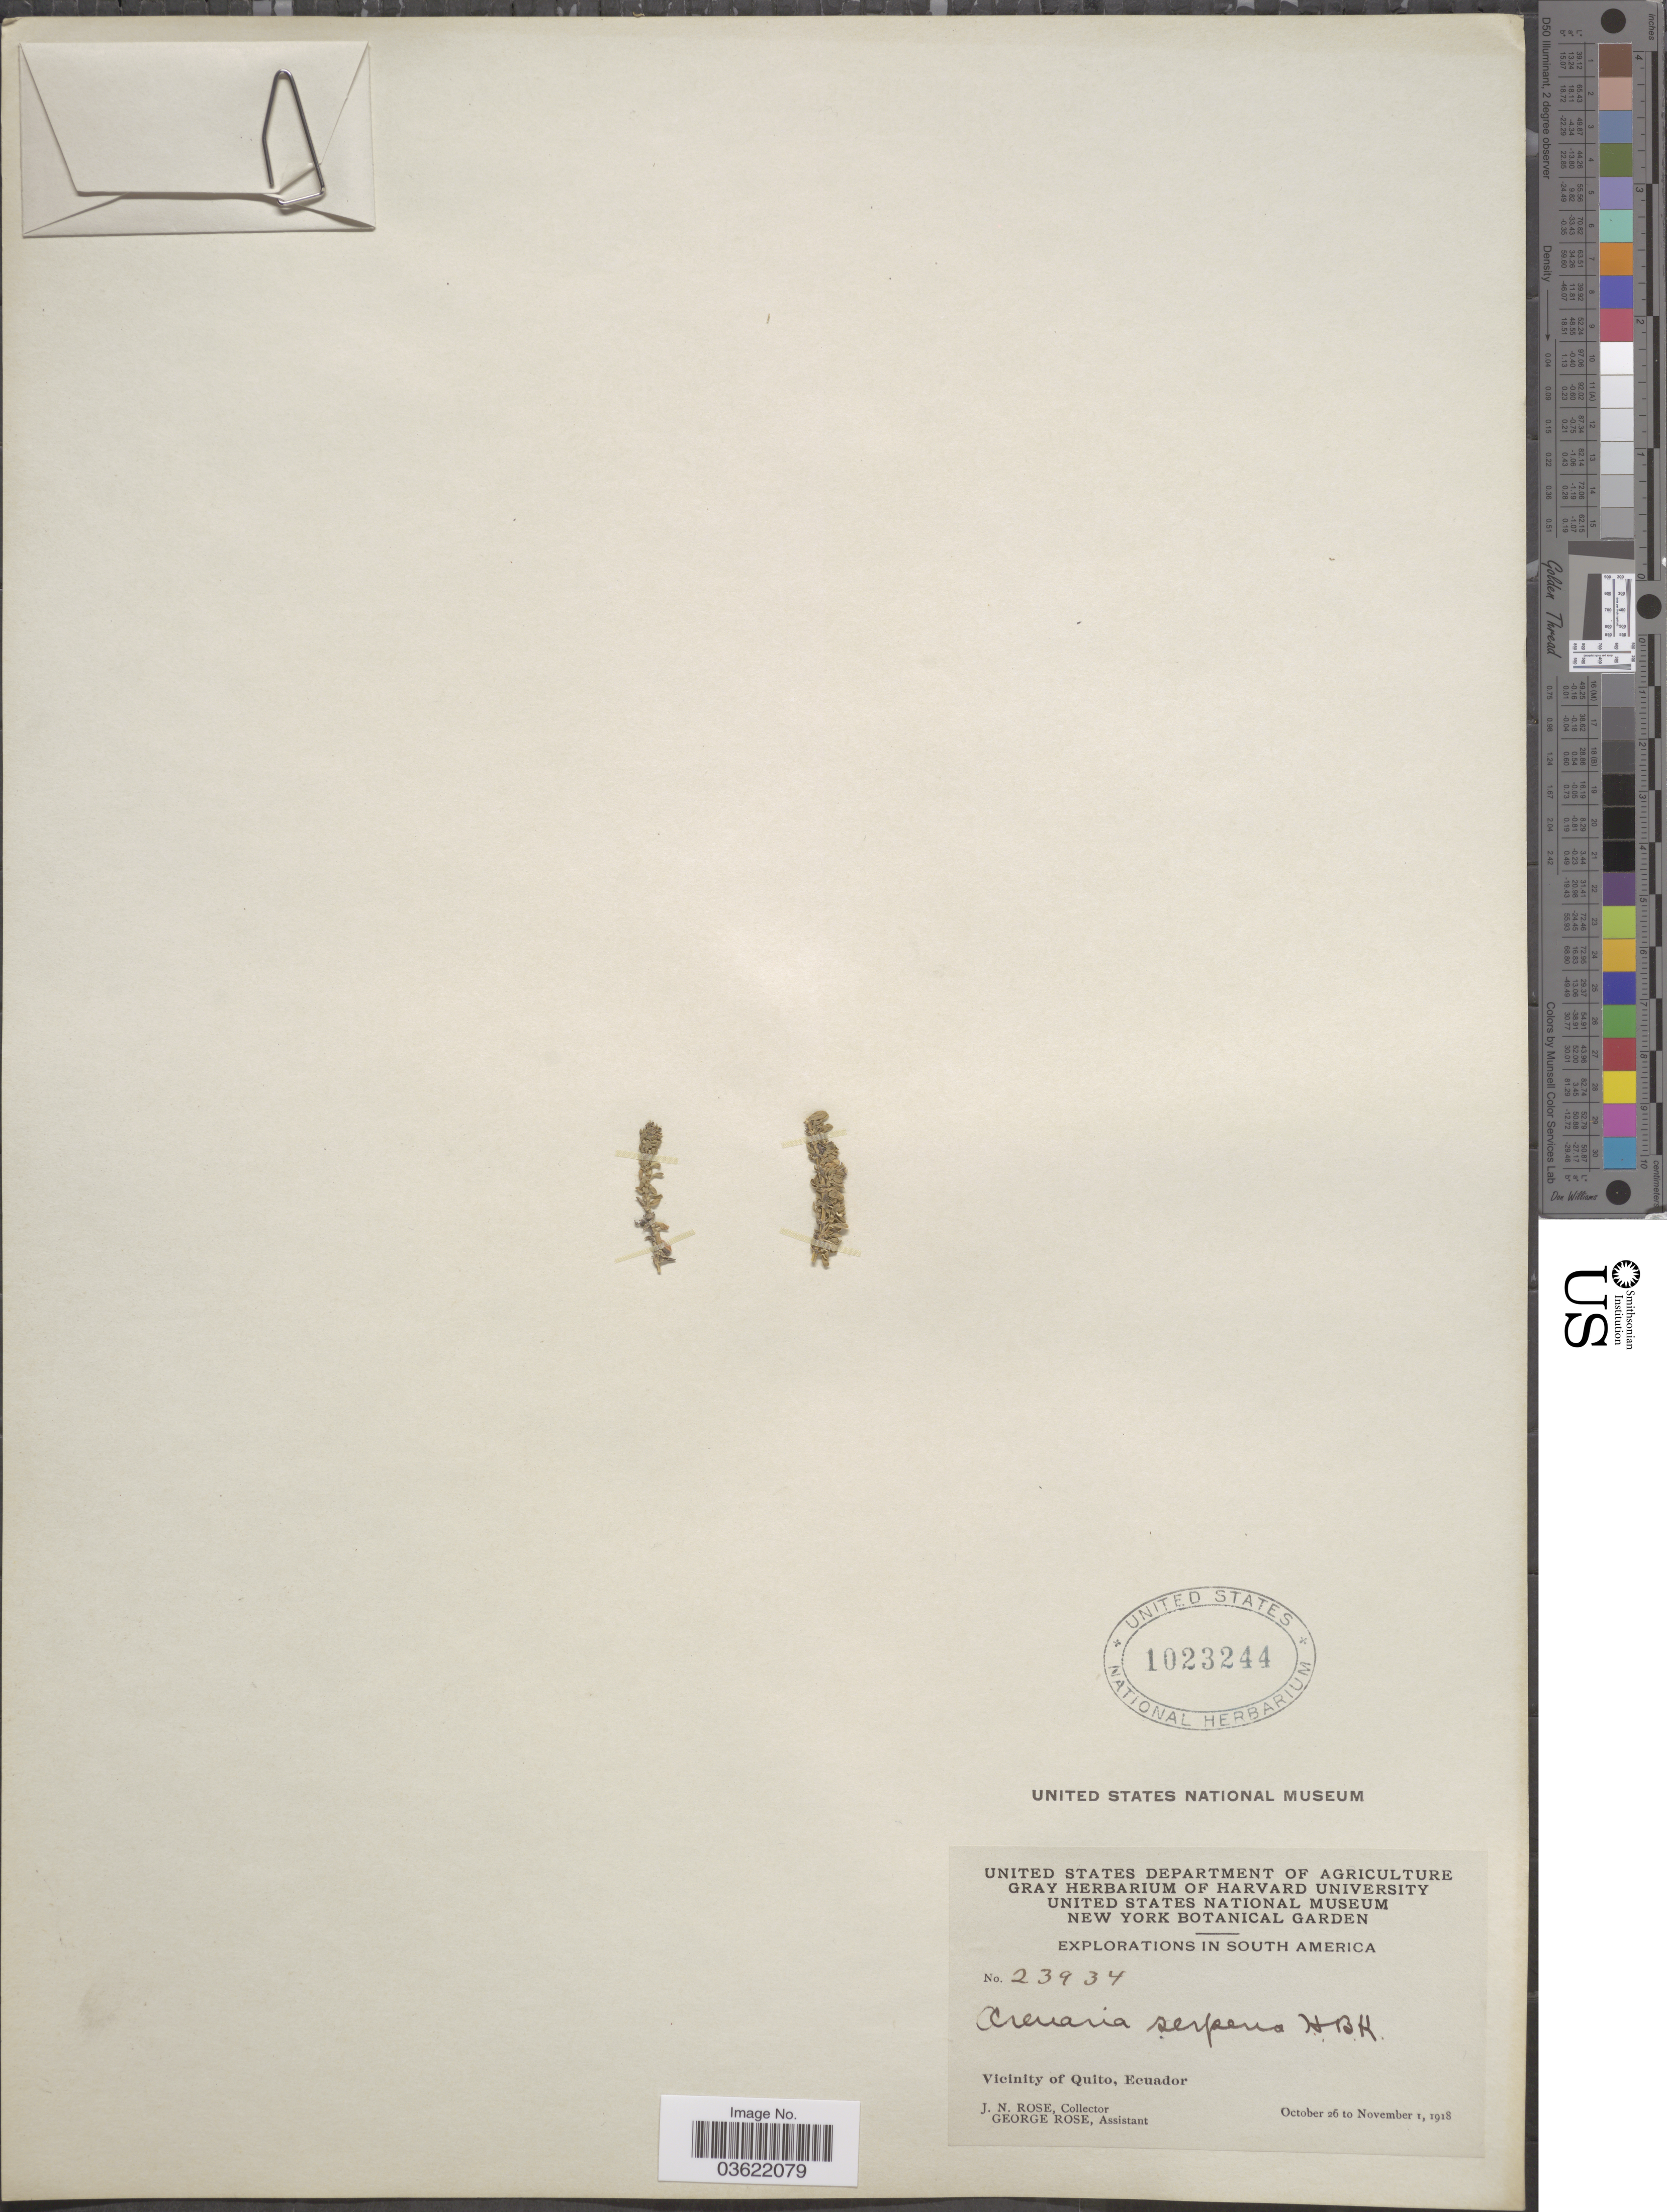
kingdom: Plantae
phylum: Tracheophyta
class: Magnoliopsida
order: Caryophyllales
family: Caryophyllaceae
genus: Arenaria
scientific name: Arenaria serpens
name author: Kunth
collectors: J. N. Rose & G. Rose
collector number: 23934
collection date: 1918-10-26/1918-11-01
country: Ecuador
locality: Vicinity of Quito.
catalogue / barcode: US 1023244